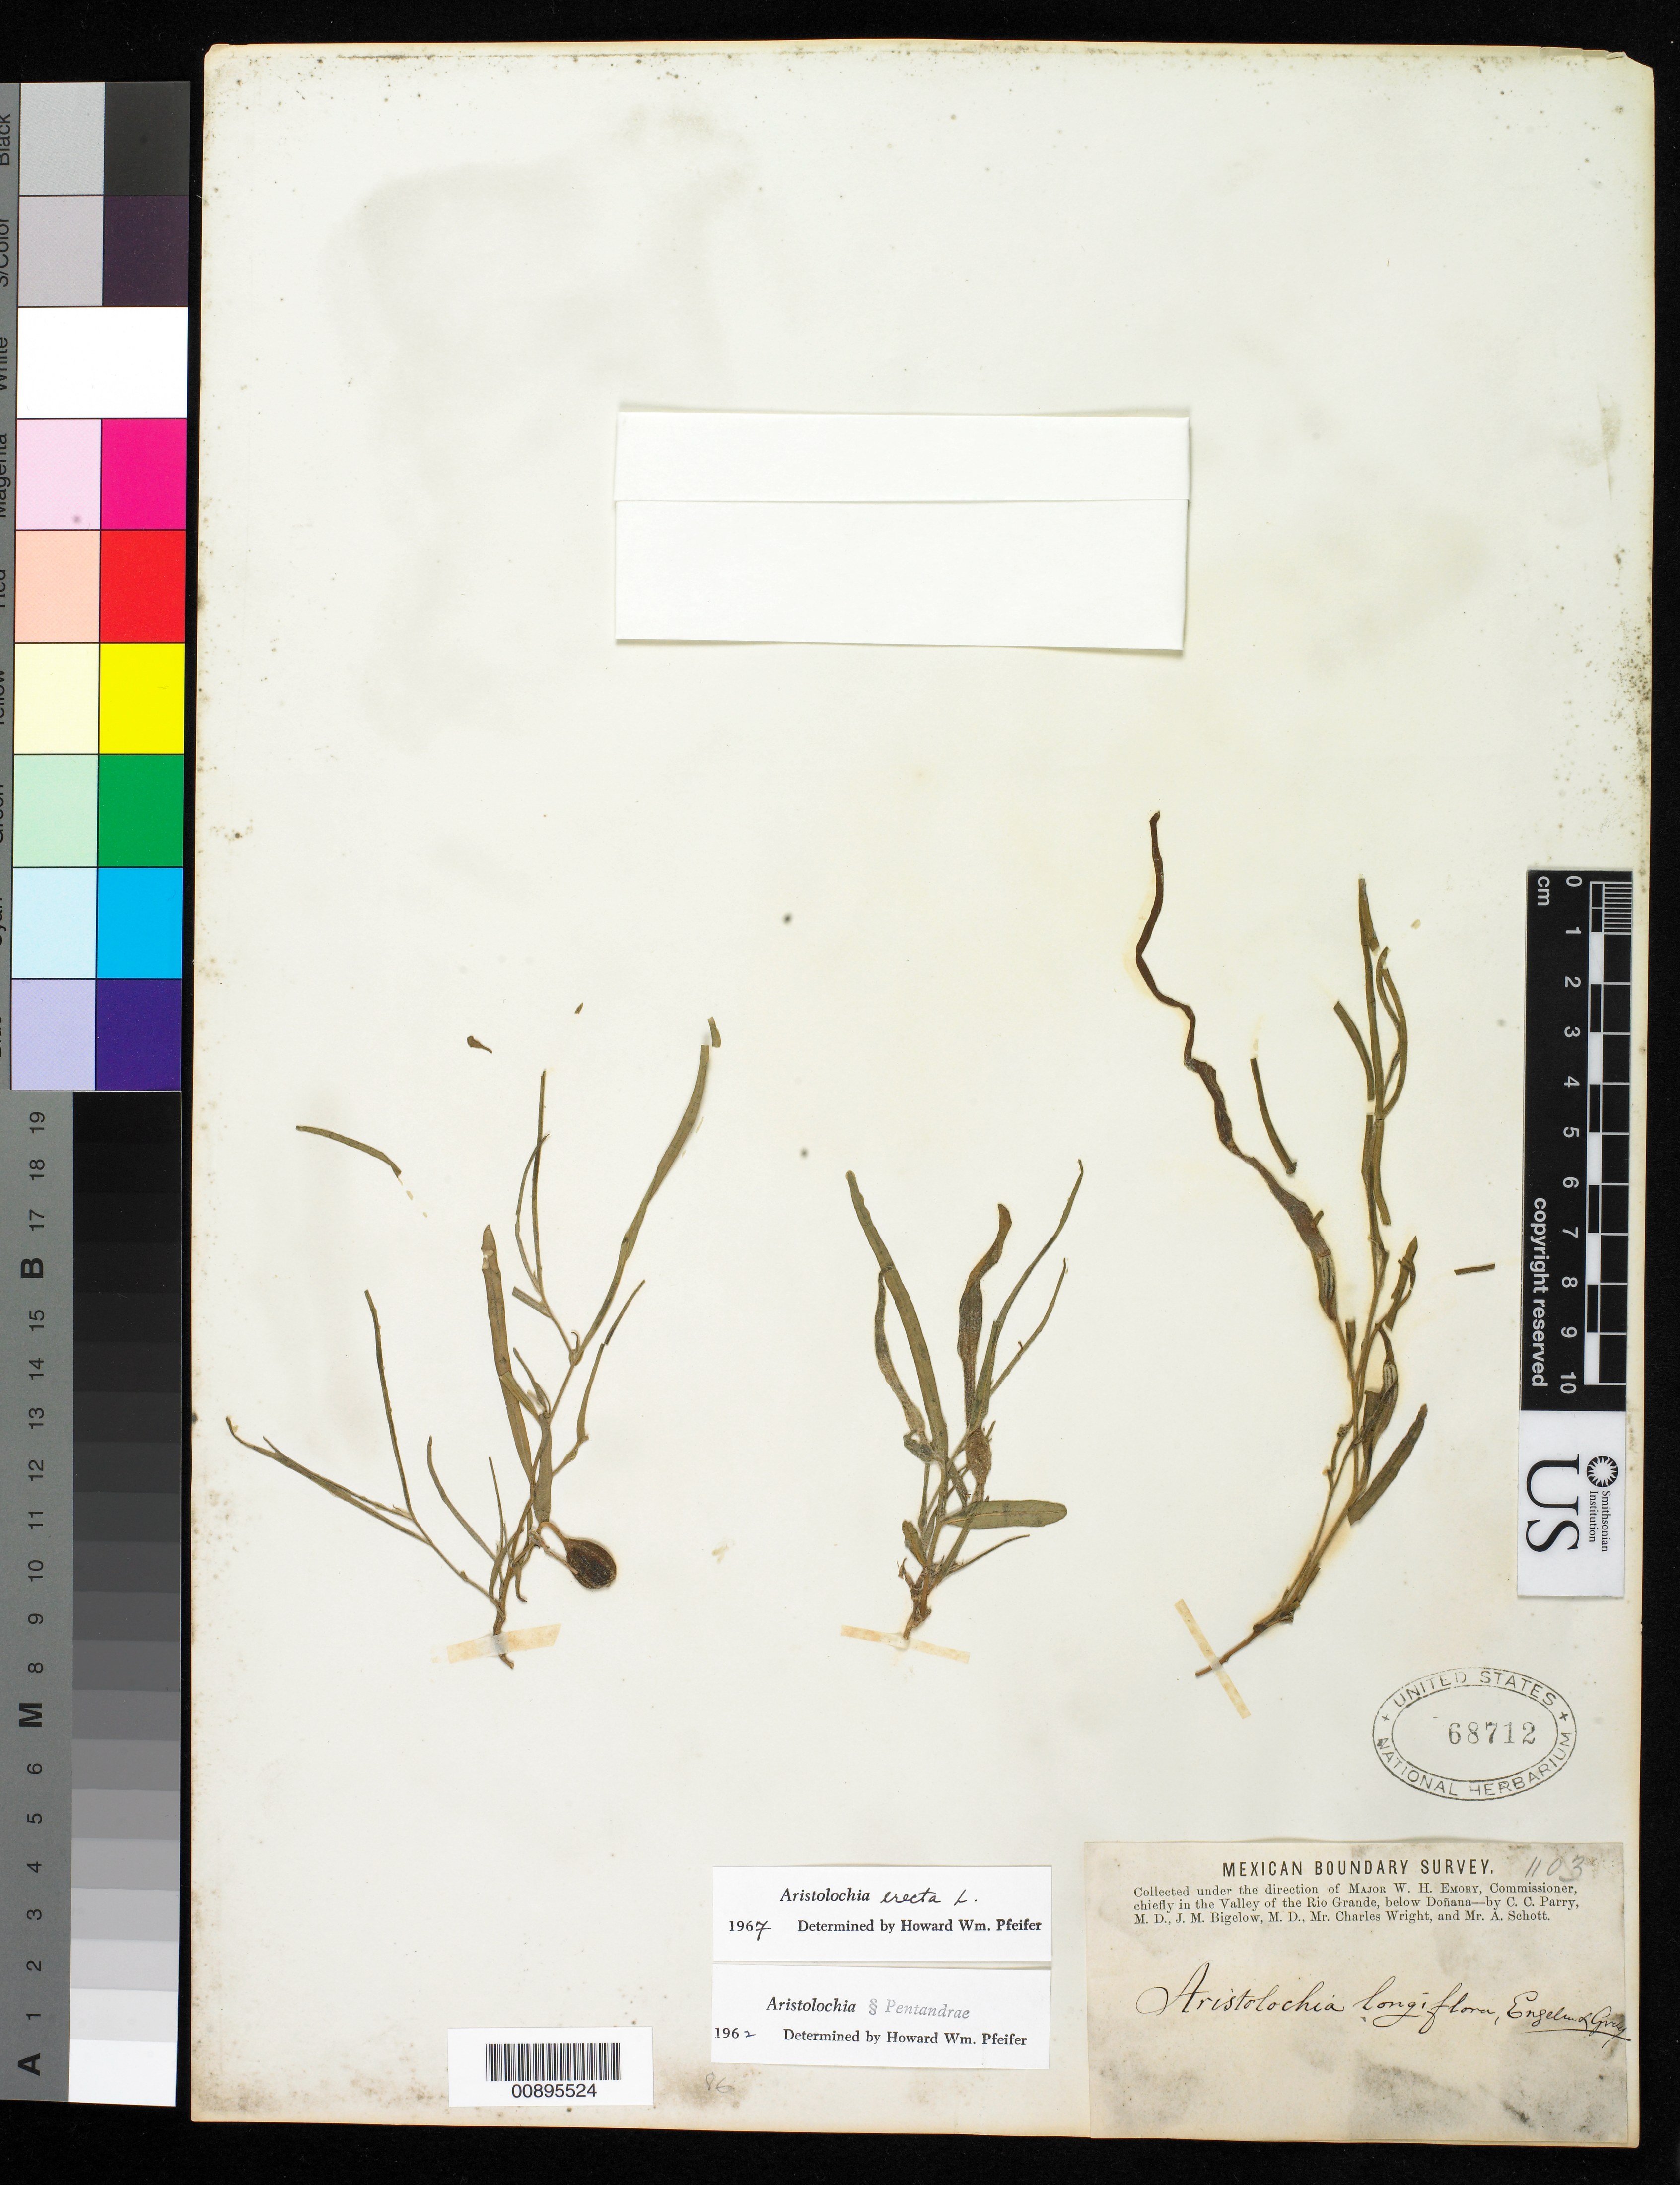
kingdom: Plantae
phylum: Tracheophyta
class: Magnoliopsida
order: Piperales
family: Aristolochiaceae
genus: Aristolochia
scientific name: Aristolochia erecta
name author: L.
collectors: C. C. Parry, J. M. Bigelow, C. Wright & A. C. V. Schott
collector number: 1103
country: United States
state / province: New Mexico / Texas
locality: Valley of the Rio Grande, below Doñana.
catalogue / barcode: US 68712